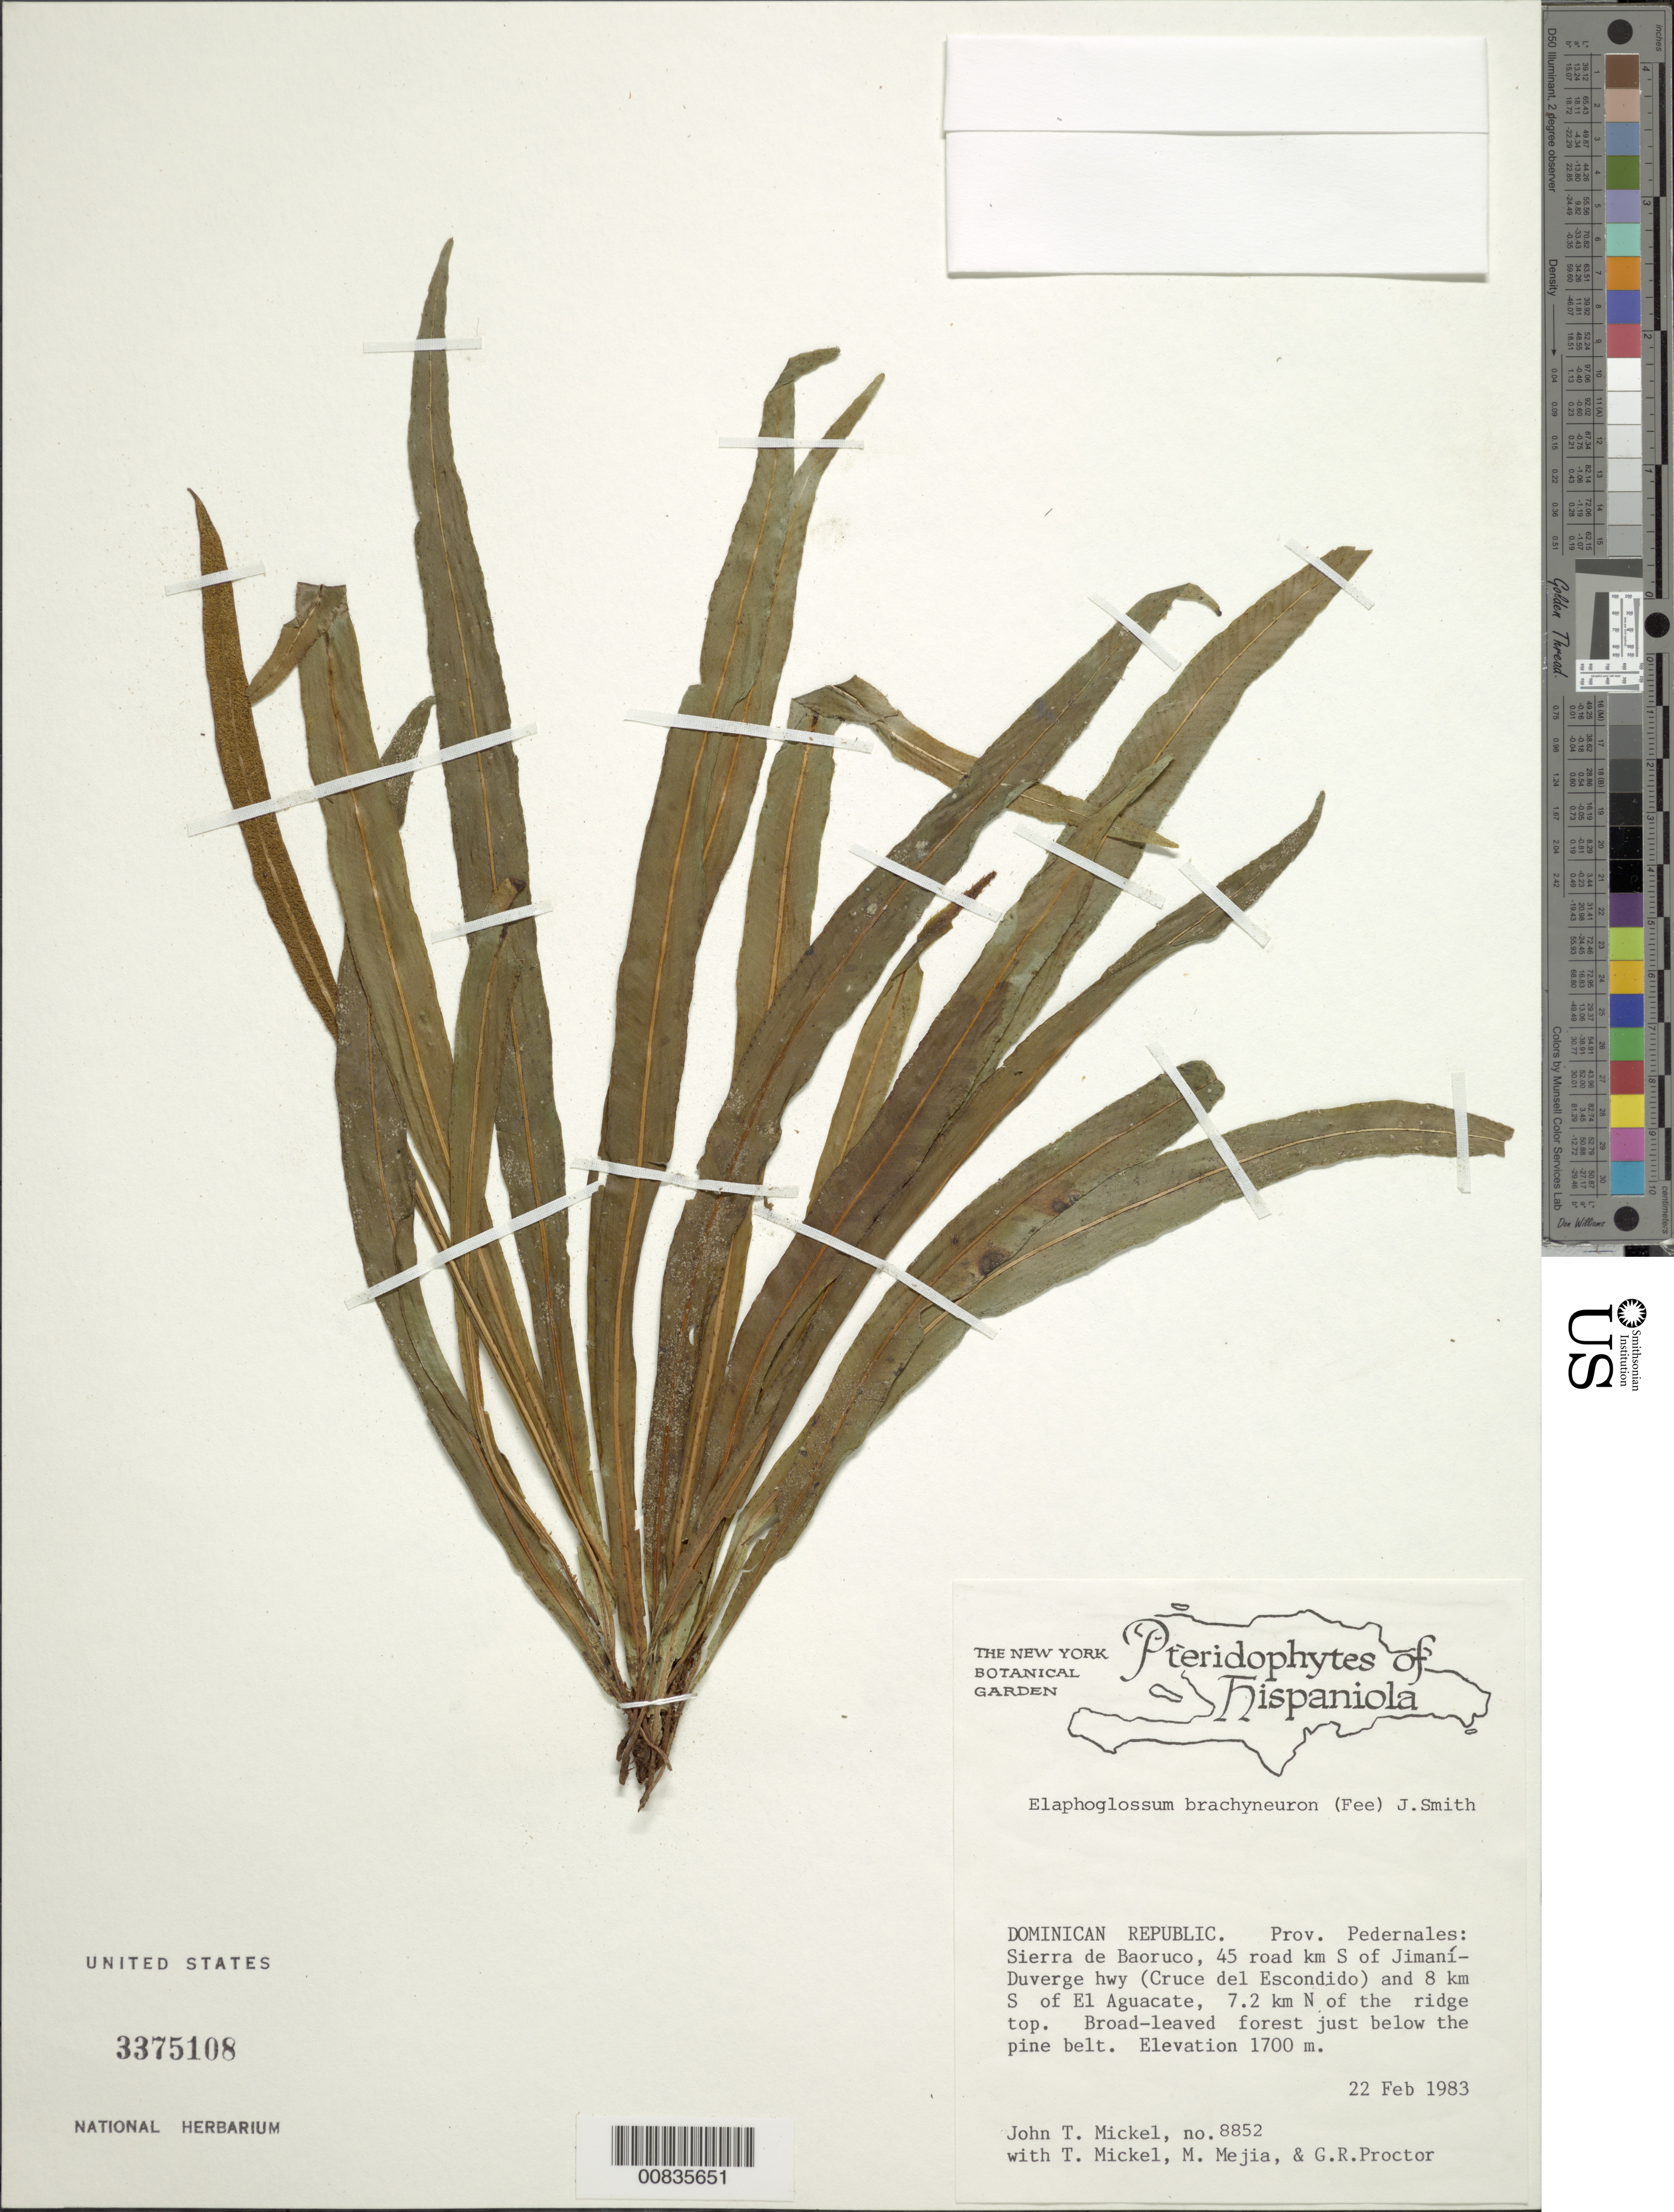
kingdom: Plantae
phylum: Tracheophyta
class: Polypodiopsida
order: Polypodiales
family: Dryopteridaceae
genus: Elaphoglossum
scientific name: Elaphoglossum brachyneuron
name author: (Fée) J. Sm.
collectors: J. T. Mickel, T. Mickel, M. Mejia & G. R. Proctor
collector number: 8852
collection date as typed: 22 Feb 1983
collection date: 1983-02-22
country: Dominican Republic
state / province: Pedernales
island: Hispaniola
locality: Sierra de Boaruco, 45 road km S of Jimaní-Duverge Hwy (Cruce del Escondido) and 8 km S of El Aguacate, 7.2 km N of ridge top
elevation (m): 1700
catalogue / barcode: US 3375108